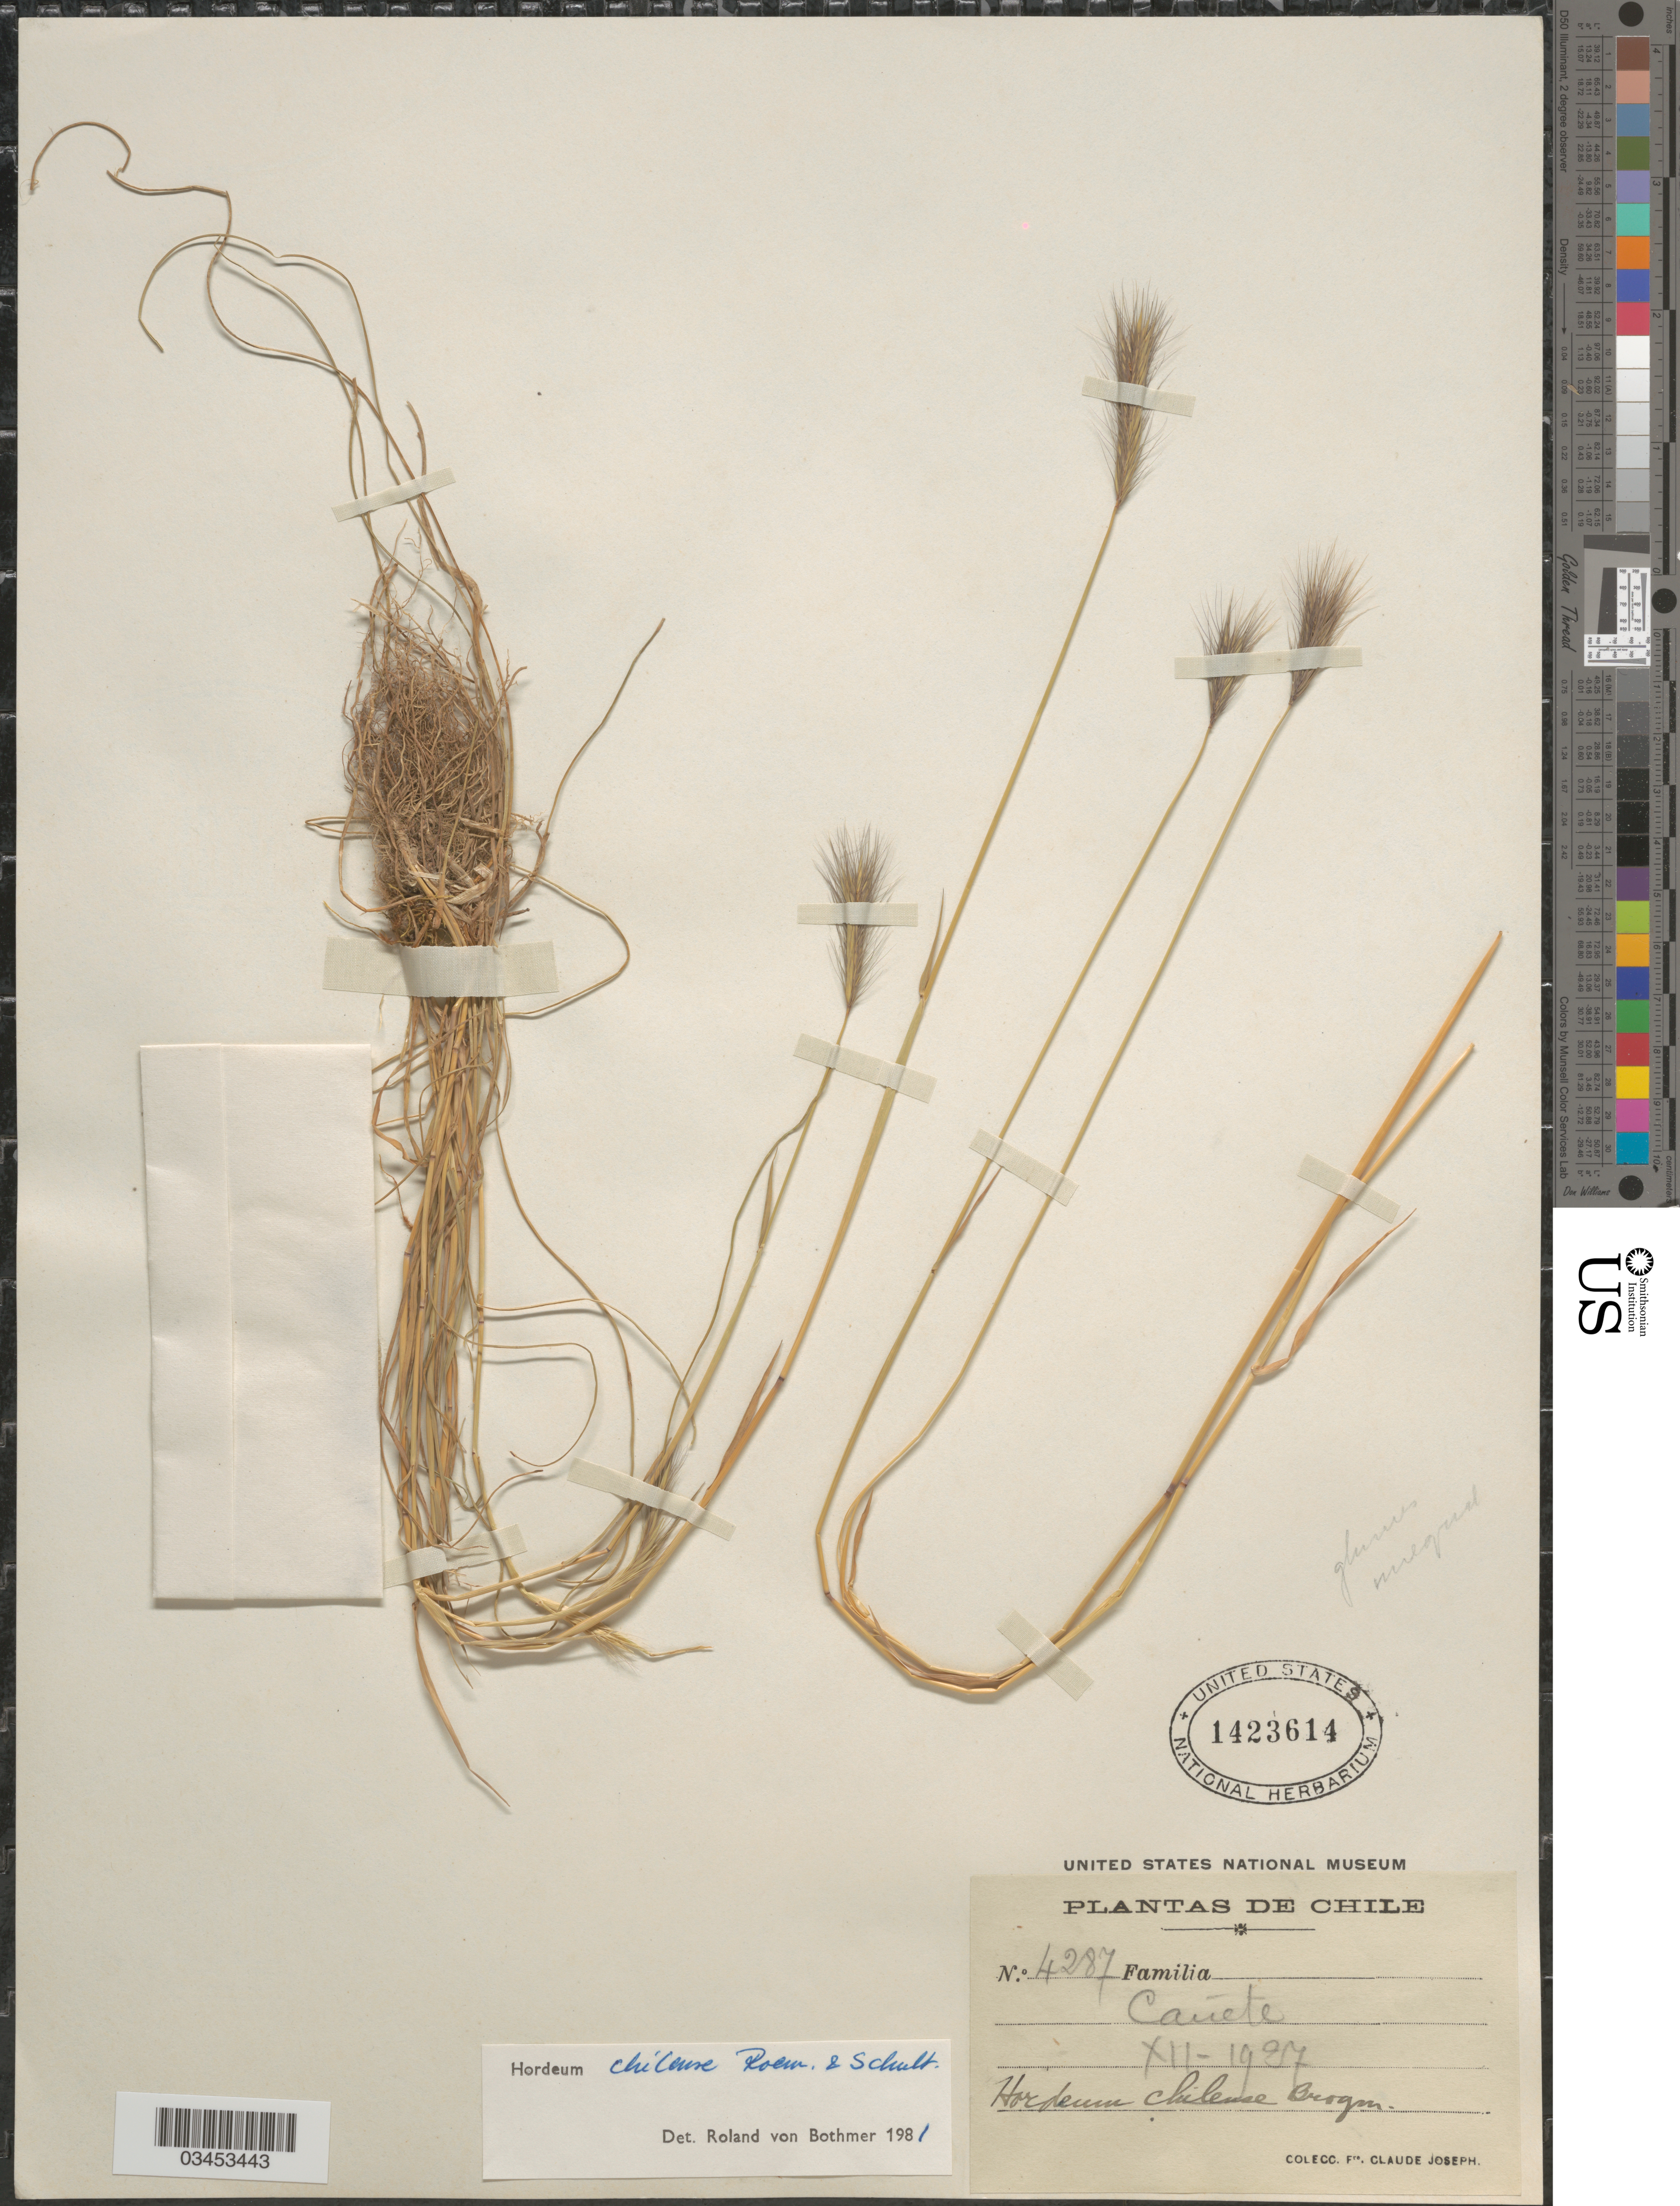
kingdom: Plantae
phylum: Tracheophyta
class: Liliopsida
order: Poales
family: Poaceae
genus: Hordeum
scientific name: Hordeum comosum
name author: J. Presl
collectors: Bro. Claude-Joseph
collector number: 4287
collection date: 1927-12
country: Chile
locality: Canete.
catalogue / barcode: US 1423614